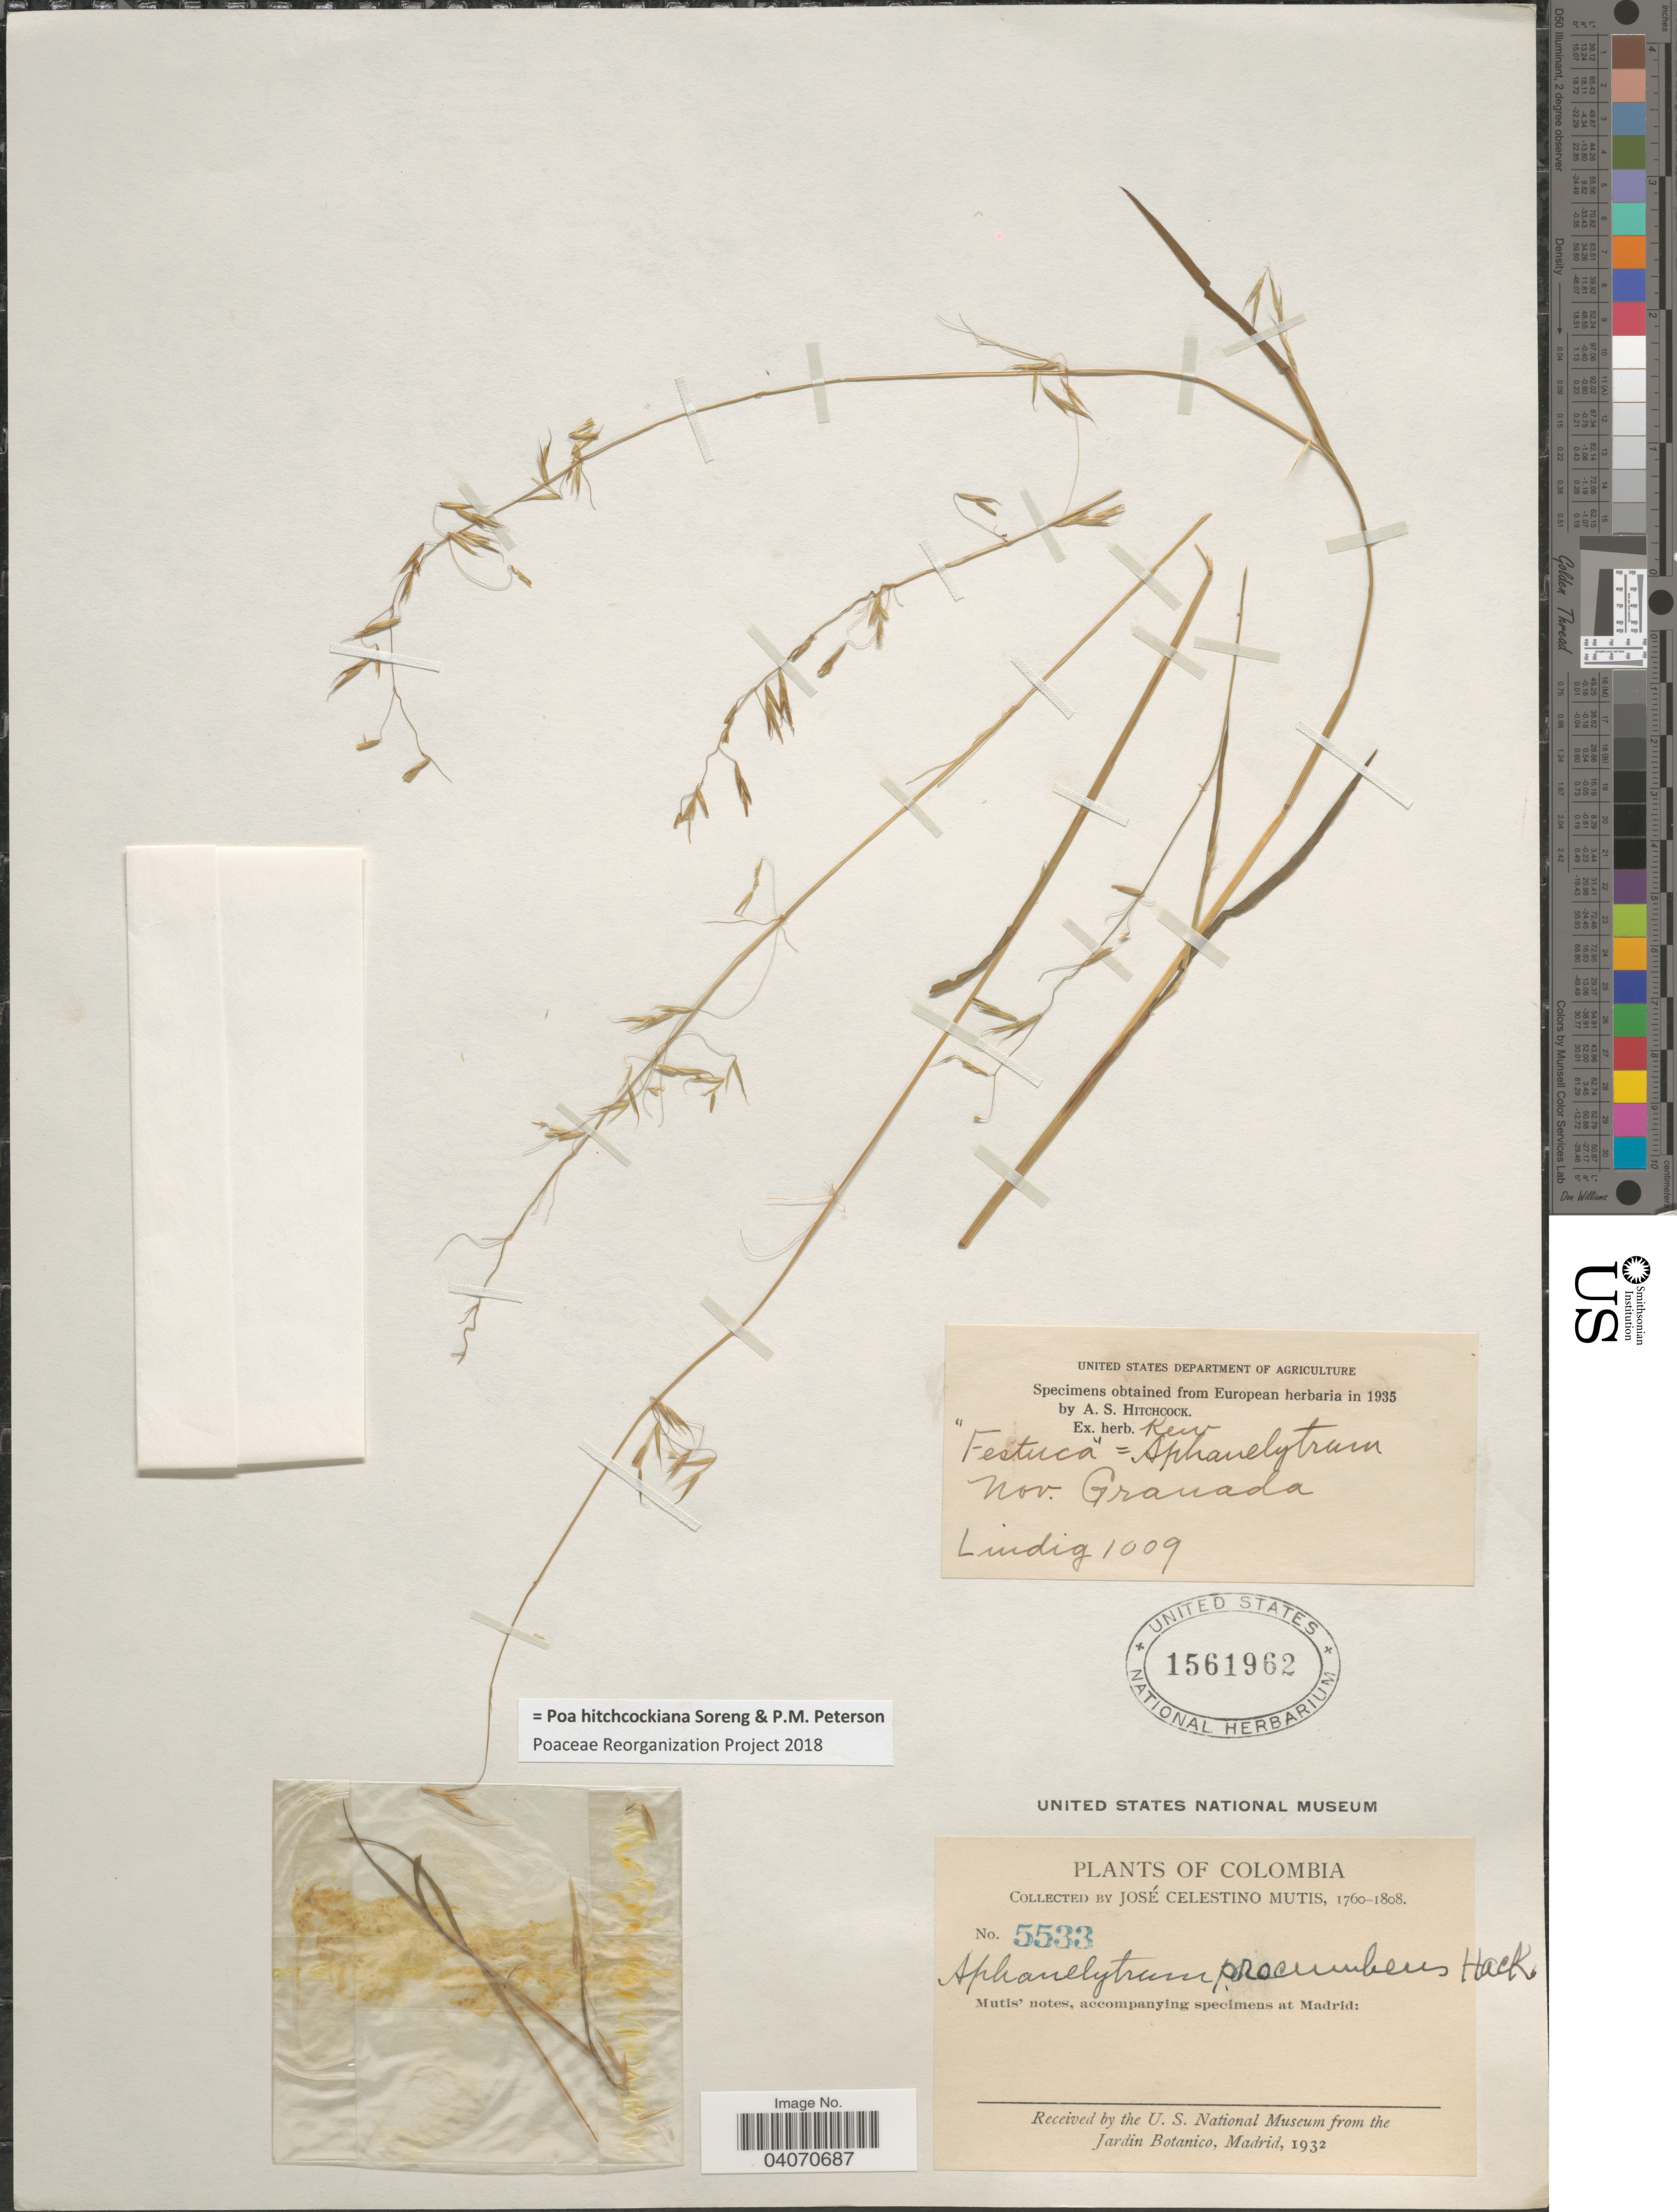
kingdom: Plantae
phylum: Tracheophyta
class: Liliopsida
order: Poales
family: Poaceae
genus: Poa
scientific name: Poa hitchcockiana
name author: Soreng & P.M. Peterson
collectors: J. C. B. Mutis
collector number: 5533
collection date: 1760/1808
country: Colombia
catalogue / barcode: US 1561962-2